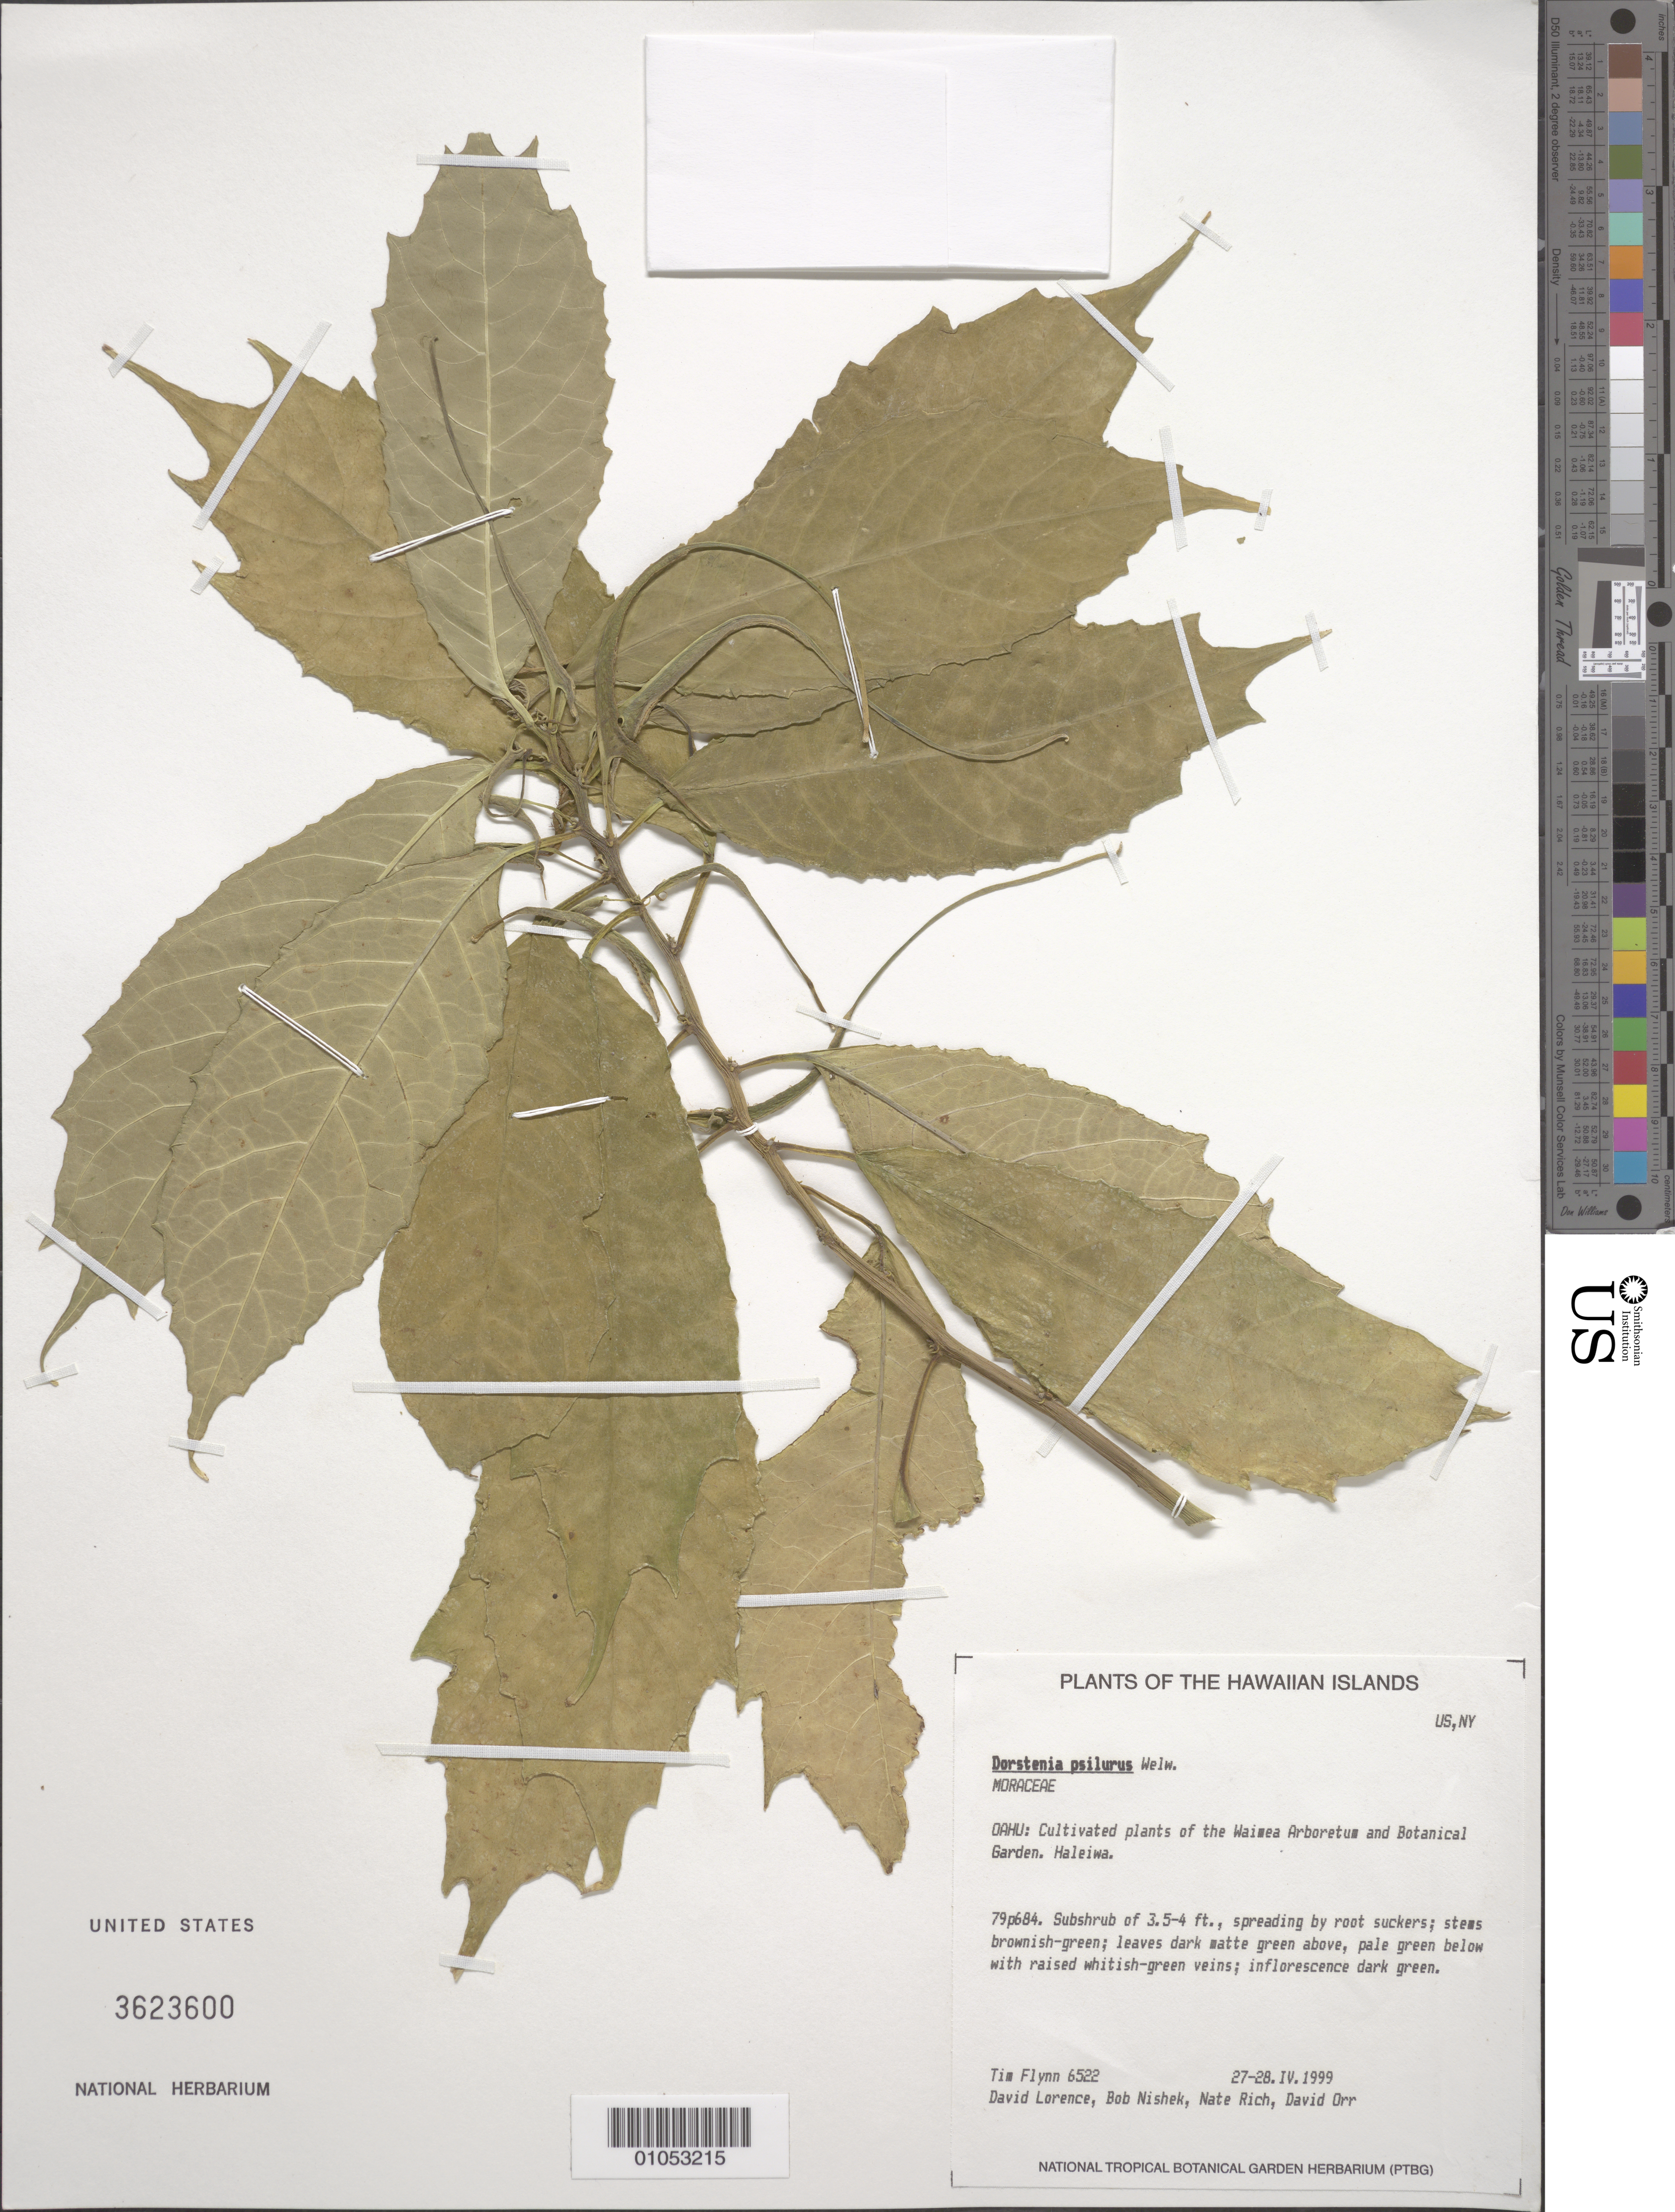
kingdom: Plantae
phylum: Tracheophyta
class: Magnoliopsida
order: Rosales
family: Moraceae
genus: Dorstenia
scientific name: Dorstenia psilurus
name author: Welw.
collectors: T. W. Flynn, D. Lorence, B. Nishek, N. Rich & D. Orr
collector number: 6522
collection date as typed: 27 Apr 1999 to 28 Apr 1999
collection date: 1999-04-27/1999-04-28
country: United States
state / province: Hawaii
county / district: Kauai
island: Oahu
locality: Waimea Arboretum and Botanical Garden. Haleiwa.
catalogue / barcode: US 3623600